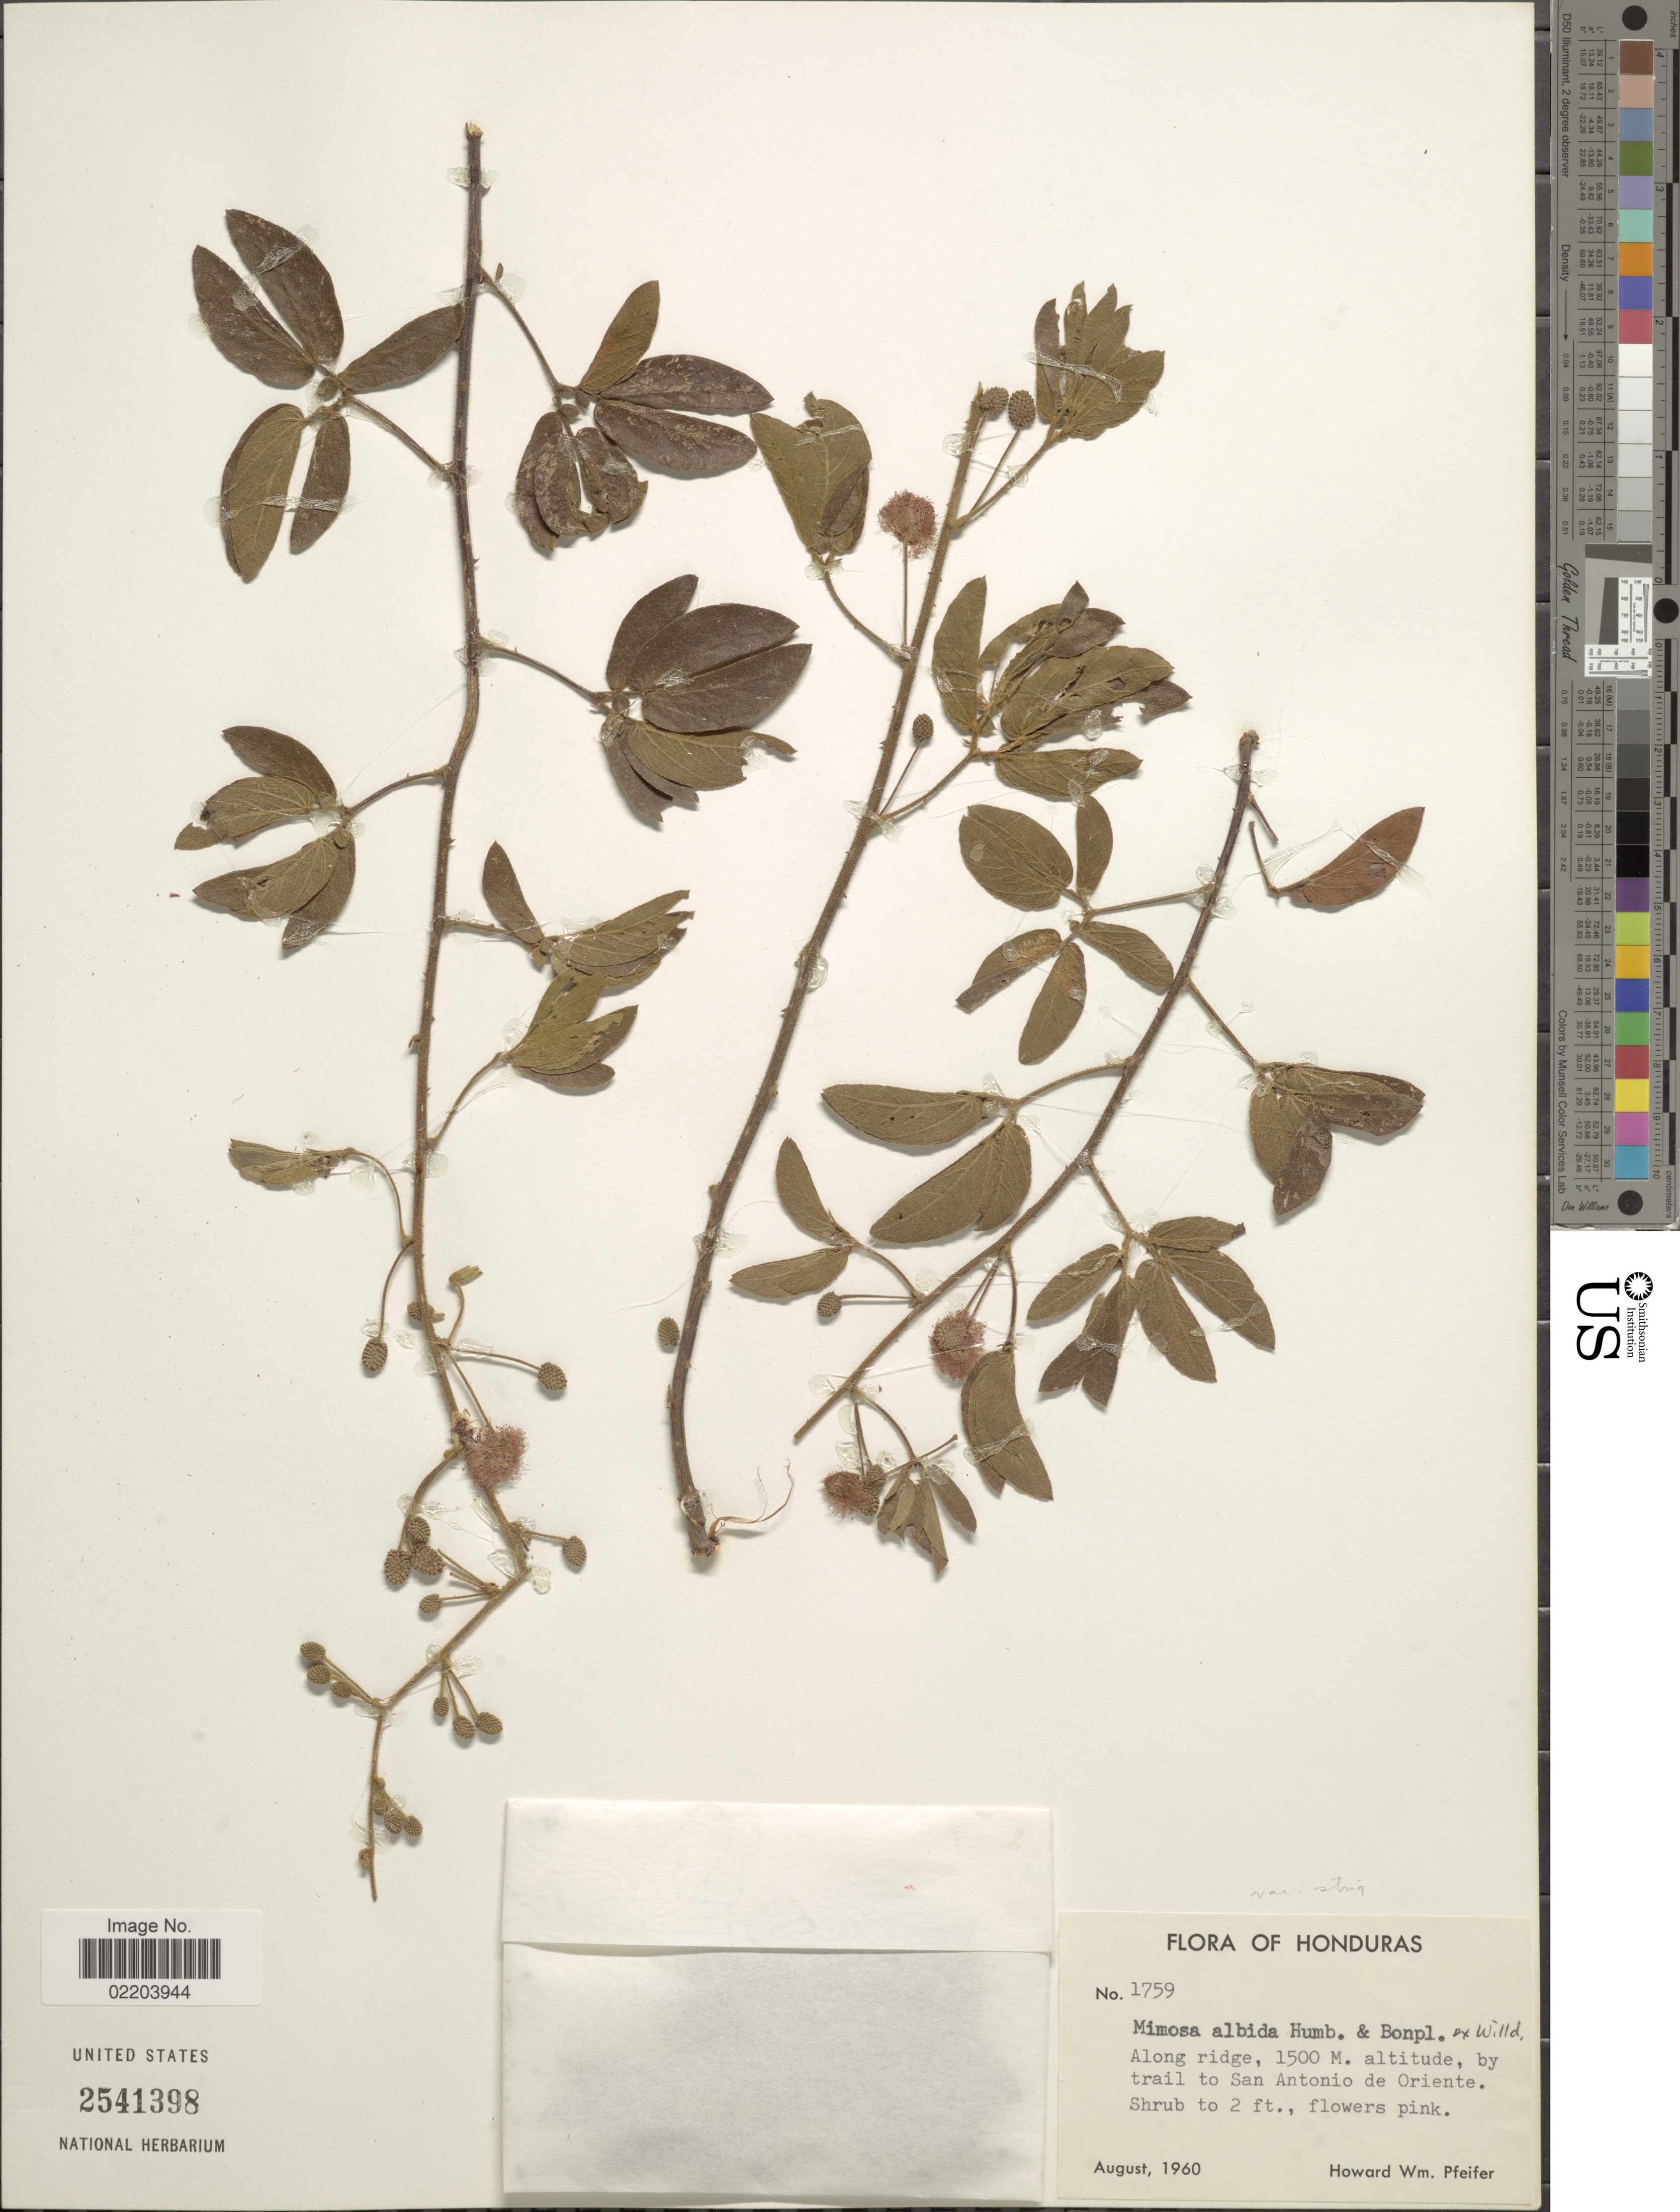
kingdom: Plantae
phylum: Tracheophyta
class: Magnoliopsida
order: Fabales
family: Fabaceae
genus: Mimosa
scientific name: Mimosa albida var. strigosa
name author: (Willd.) B.L. Rob.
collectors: H. W. Pfeifer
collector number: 1759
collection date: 1960-08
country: Honduras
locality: Along ridge, by trail to San Antonio de Oriente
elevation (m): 1500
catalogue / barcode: US 2541398